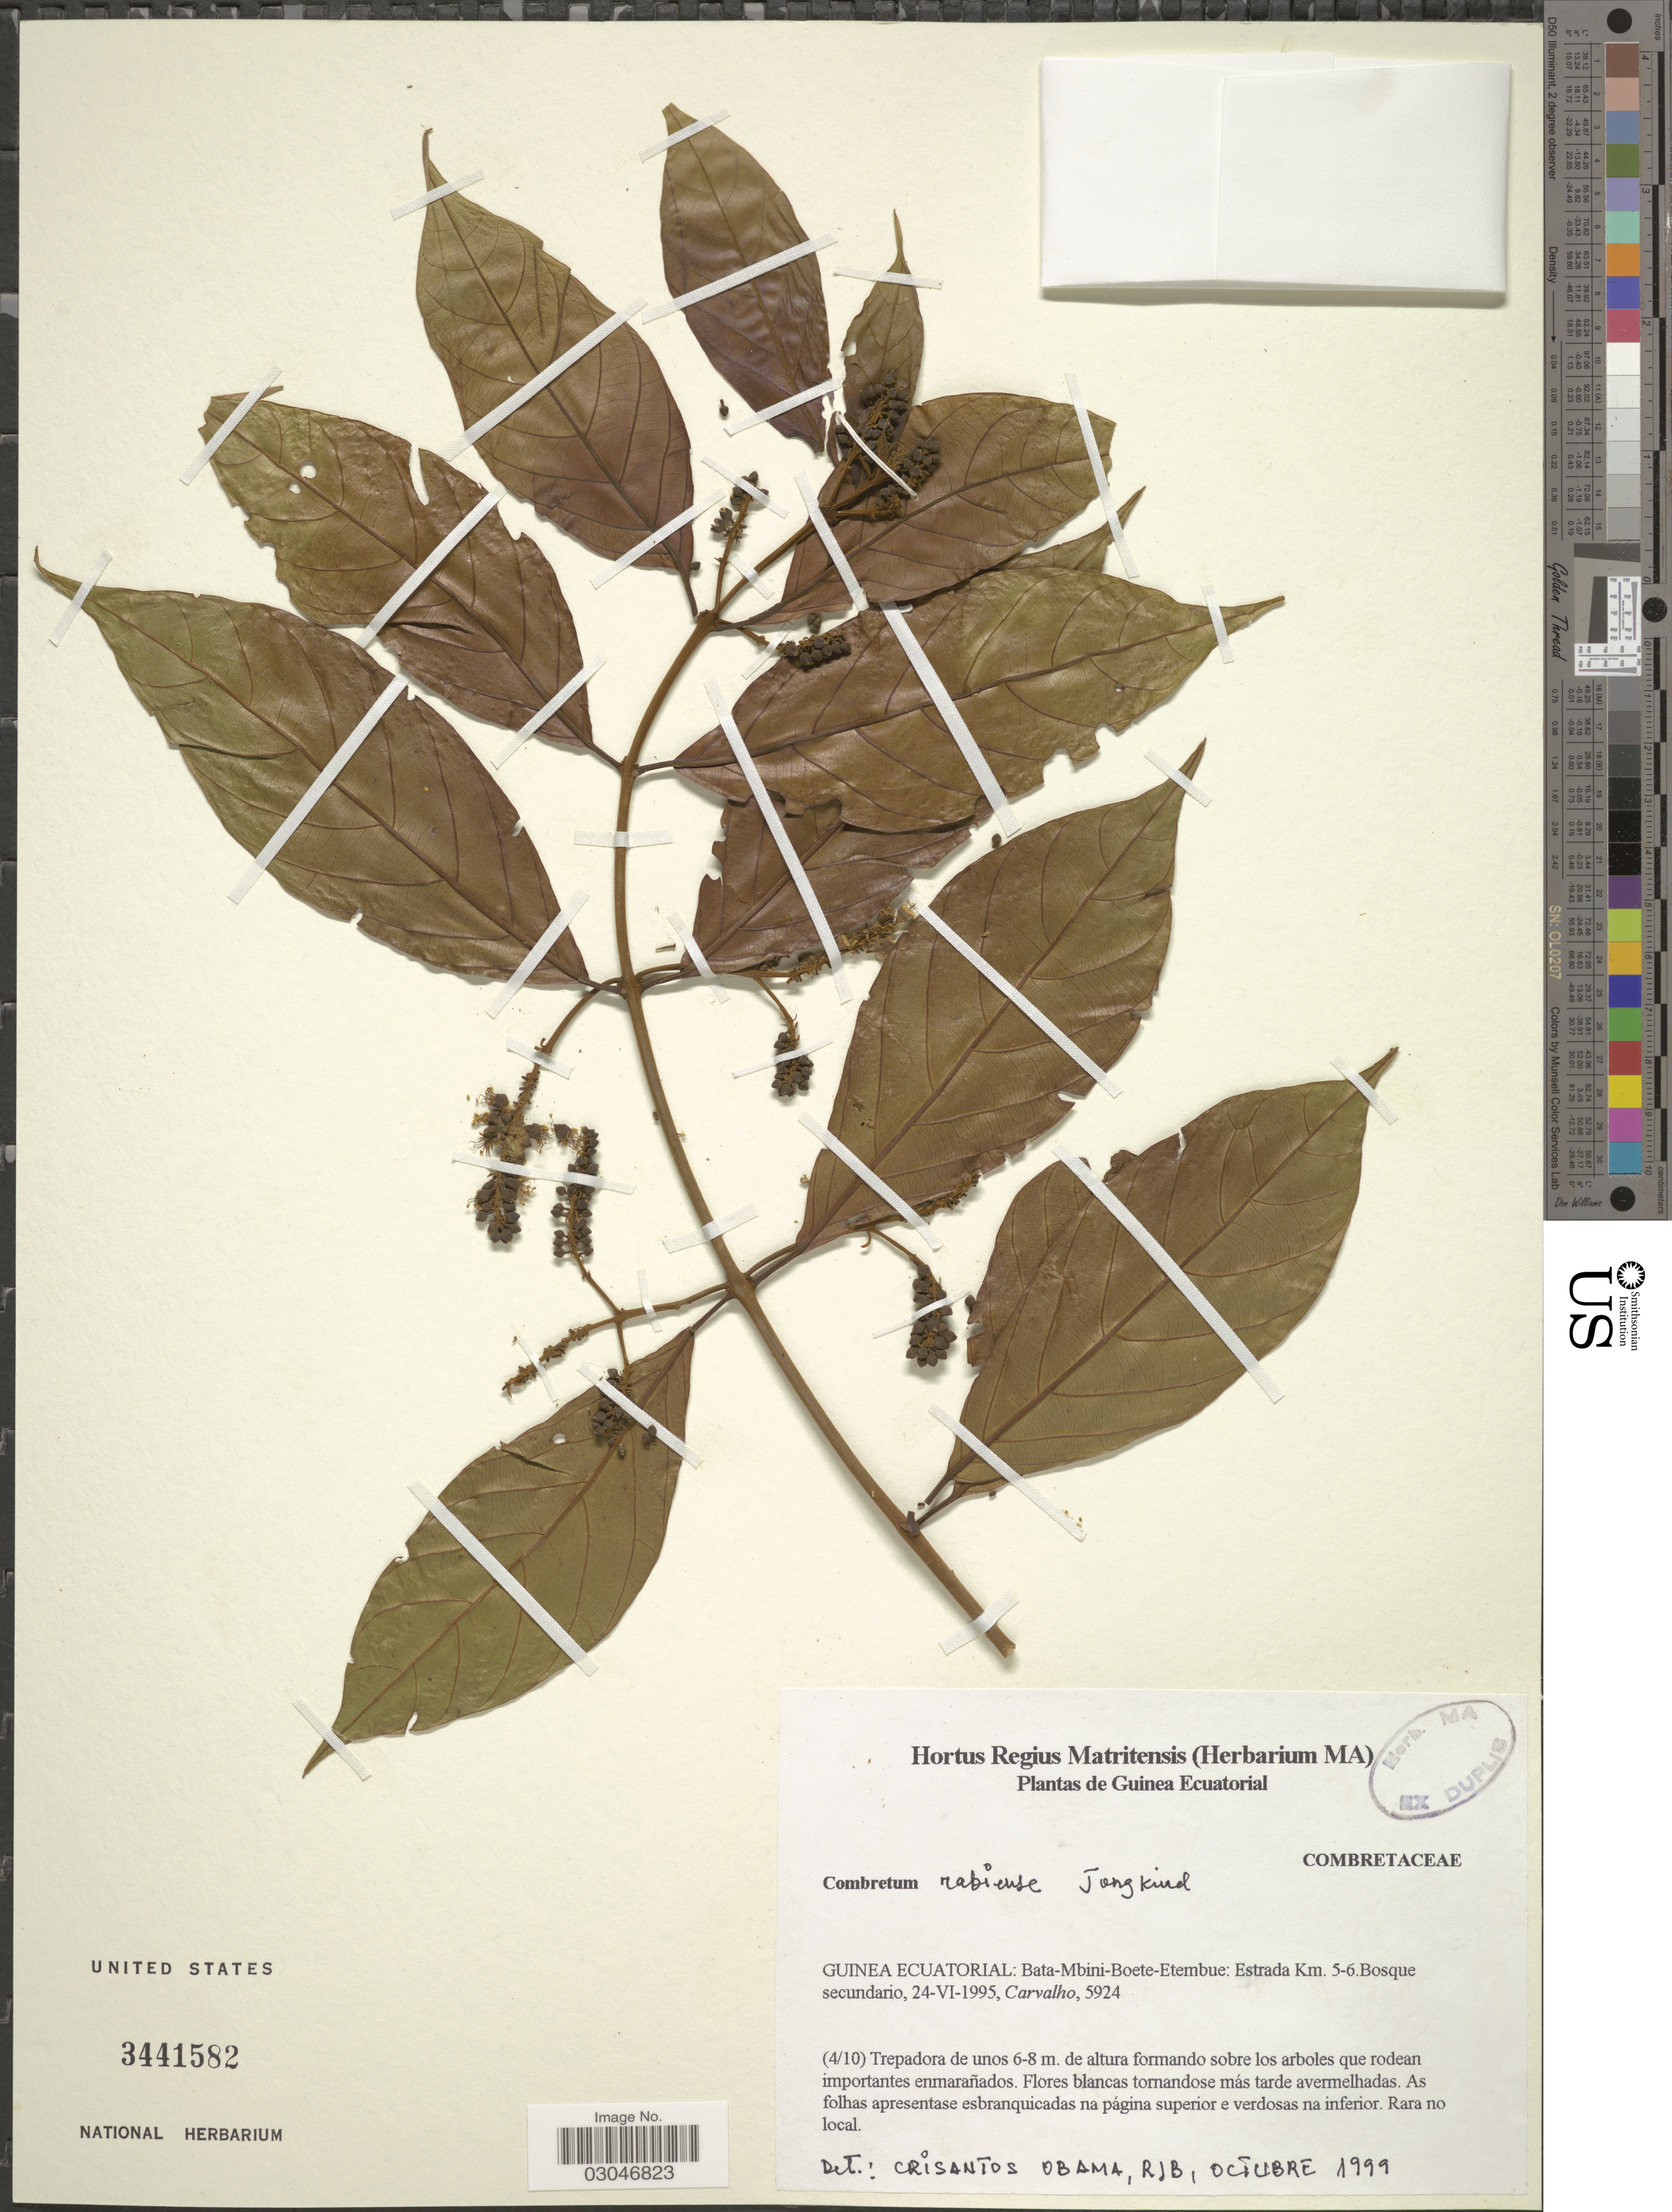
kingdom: Plantae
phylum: Tracheophyta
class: Magnoliopsida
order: Myrtales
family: Combretaceae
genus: Combretum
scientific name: Combretum rabiense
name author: Jongkind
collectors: Carvalho, --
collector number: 5924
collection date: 1995-06-24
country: Equatorial Guinea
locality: Bata-Mbini-Boete-Etembue: Estrada Km. 5-6.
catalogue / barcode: US 3441582